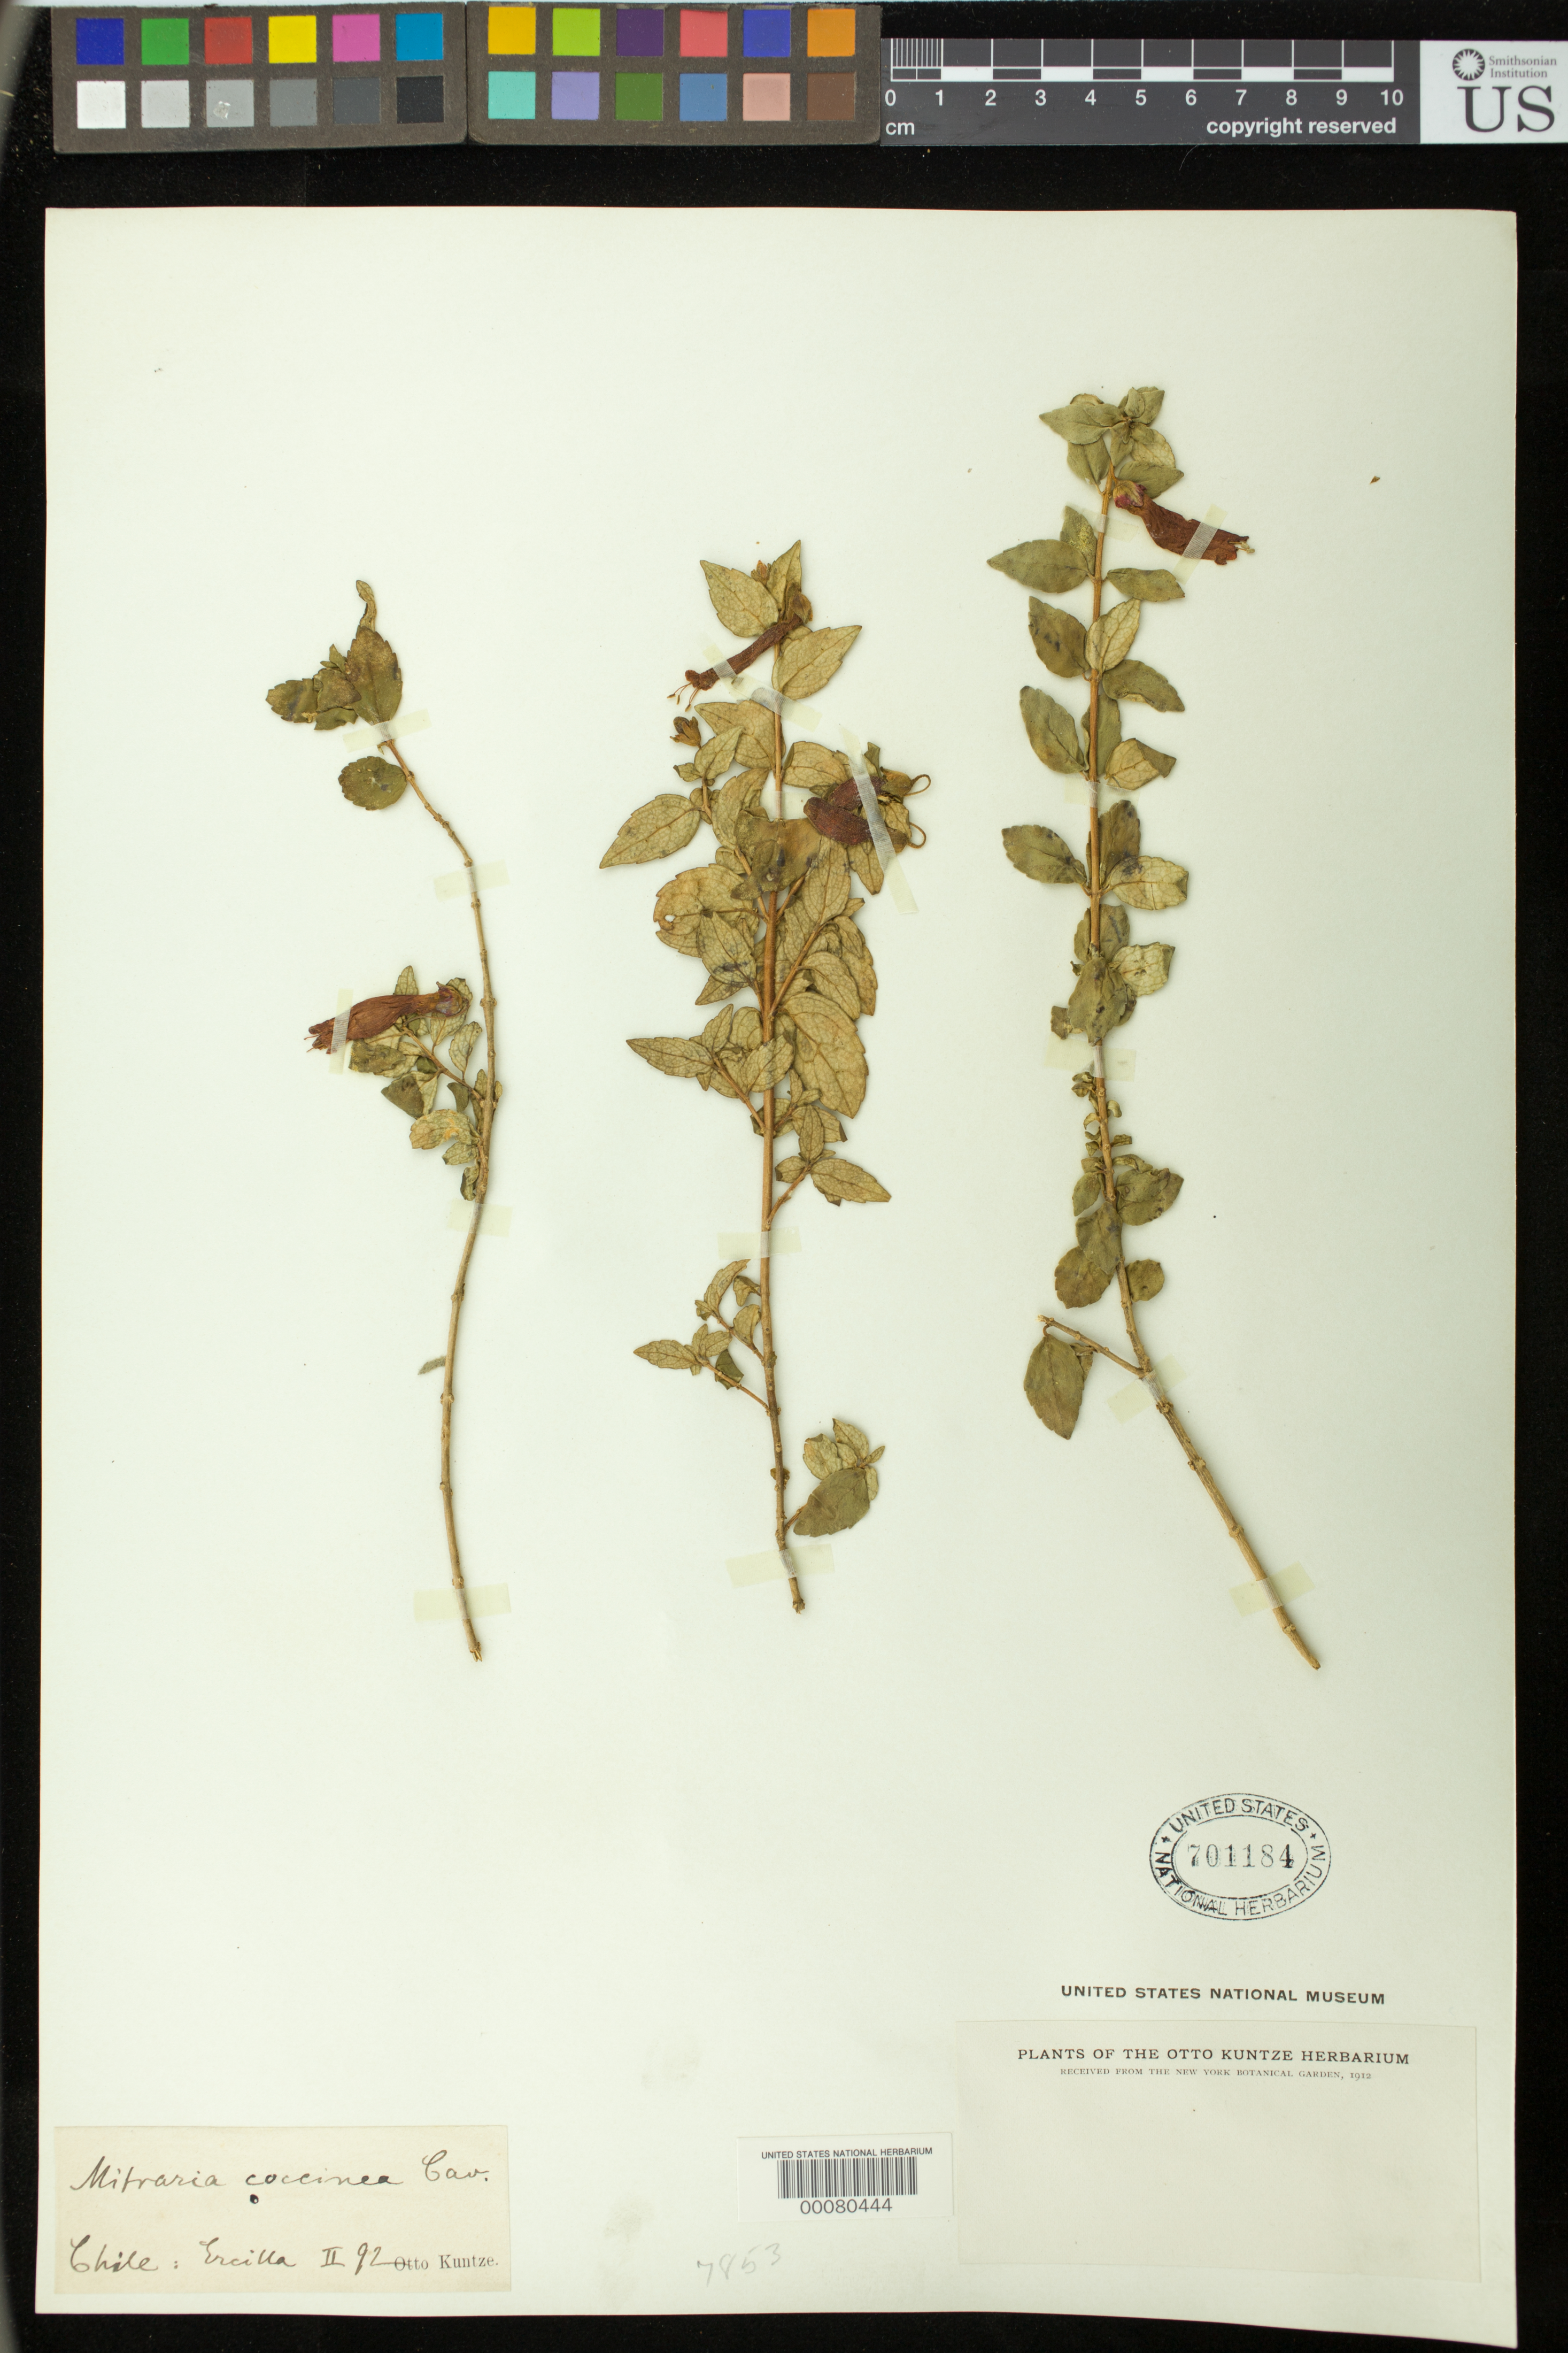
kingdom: Plantae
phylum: Tracheophyta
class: Magnoliopsida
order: Lamiales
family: Gesneriaceae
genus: Mitraria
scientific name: Mitraria coccinea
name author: Cav.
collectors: C.E.O. Kuntze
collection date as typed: Feb 1892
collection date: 1892-02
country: Chile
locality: Ercilla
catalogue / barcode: US 701184